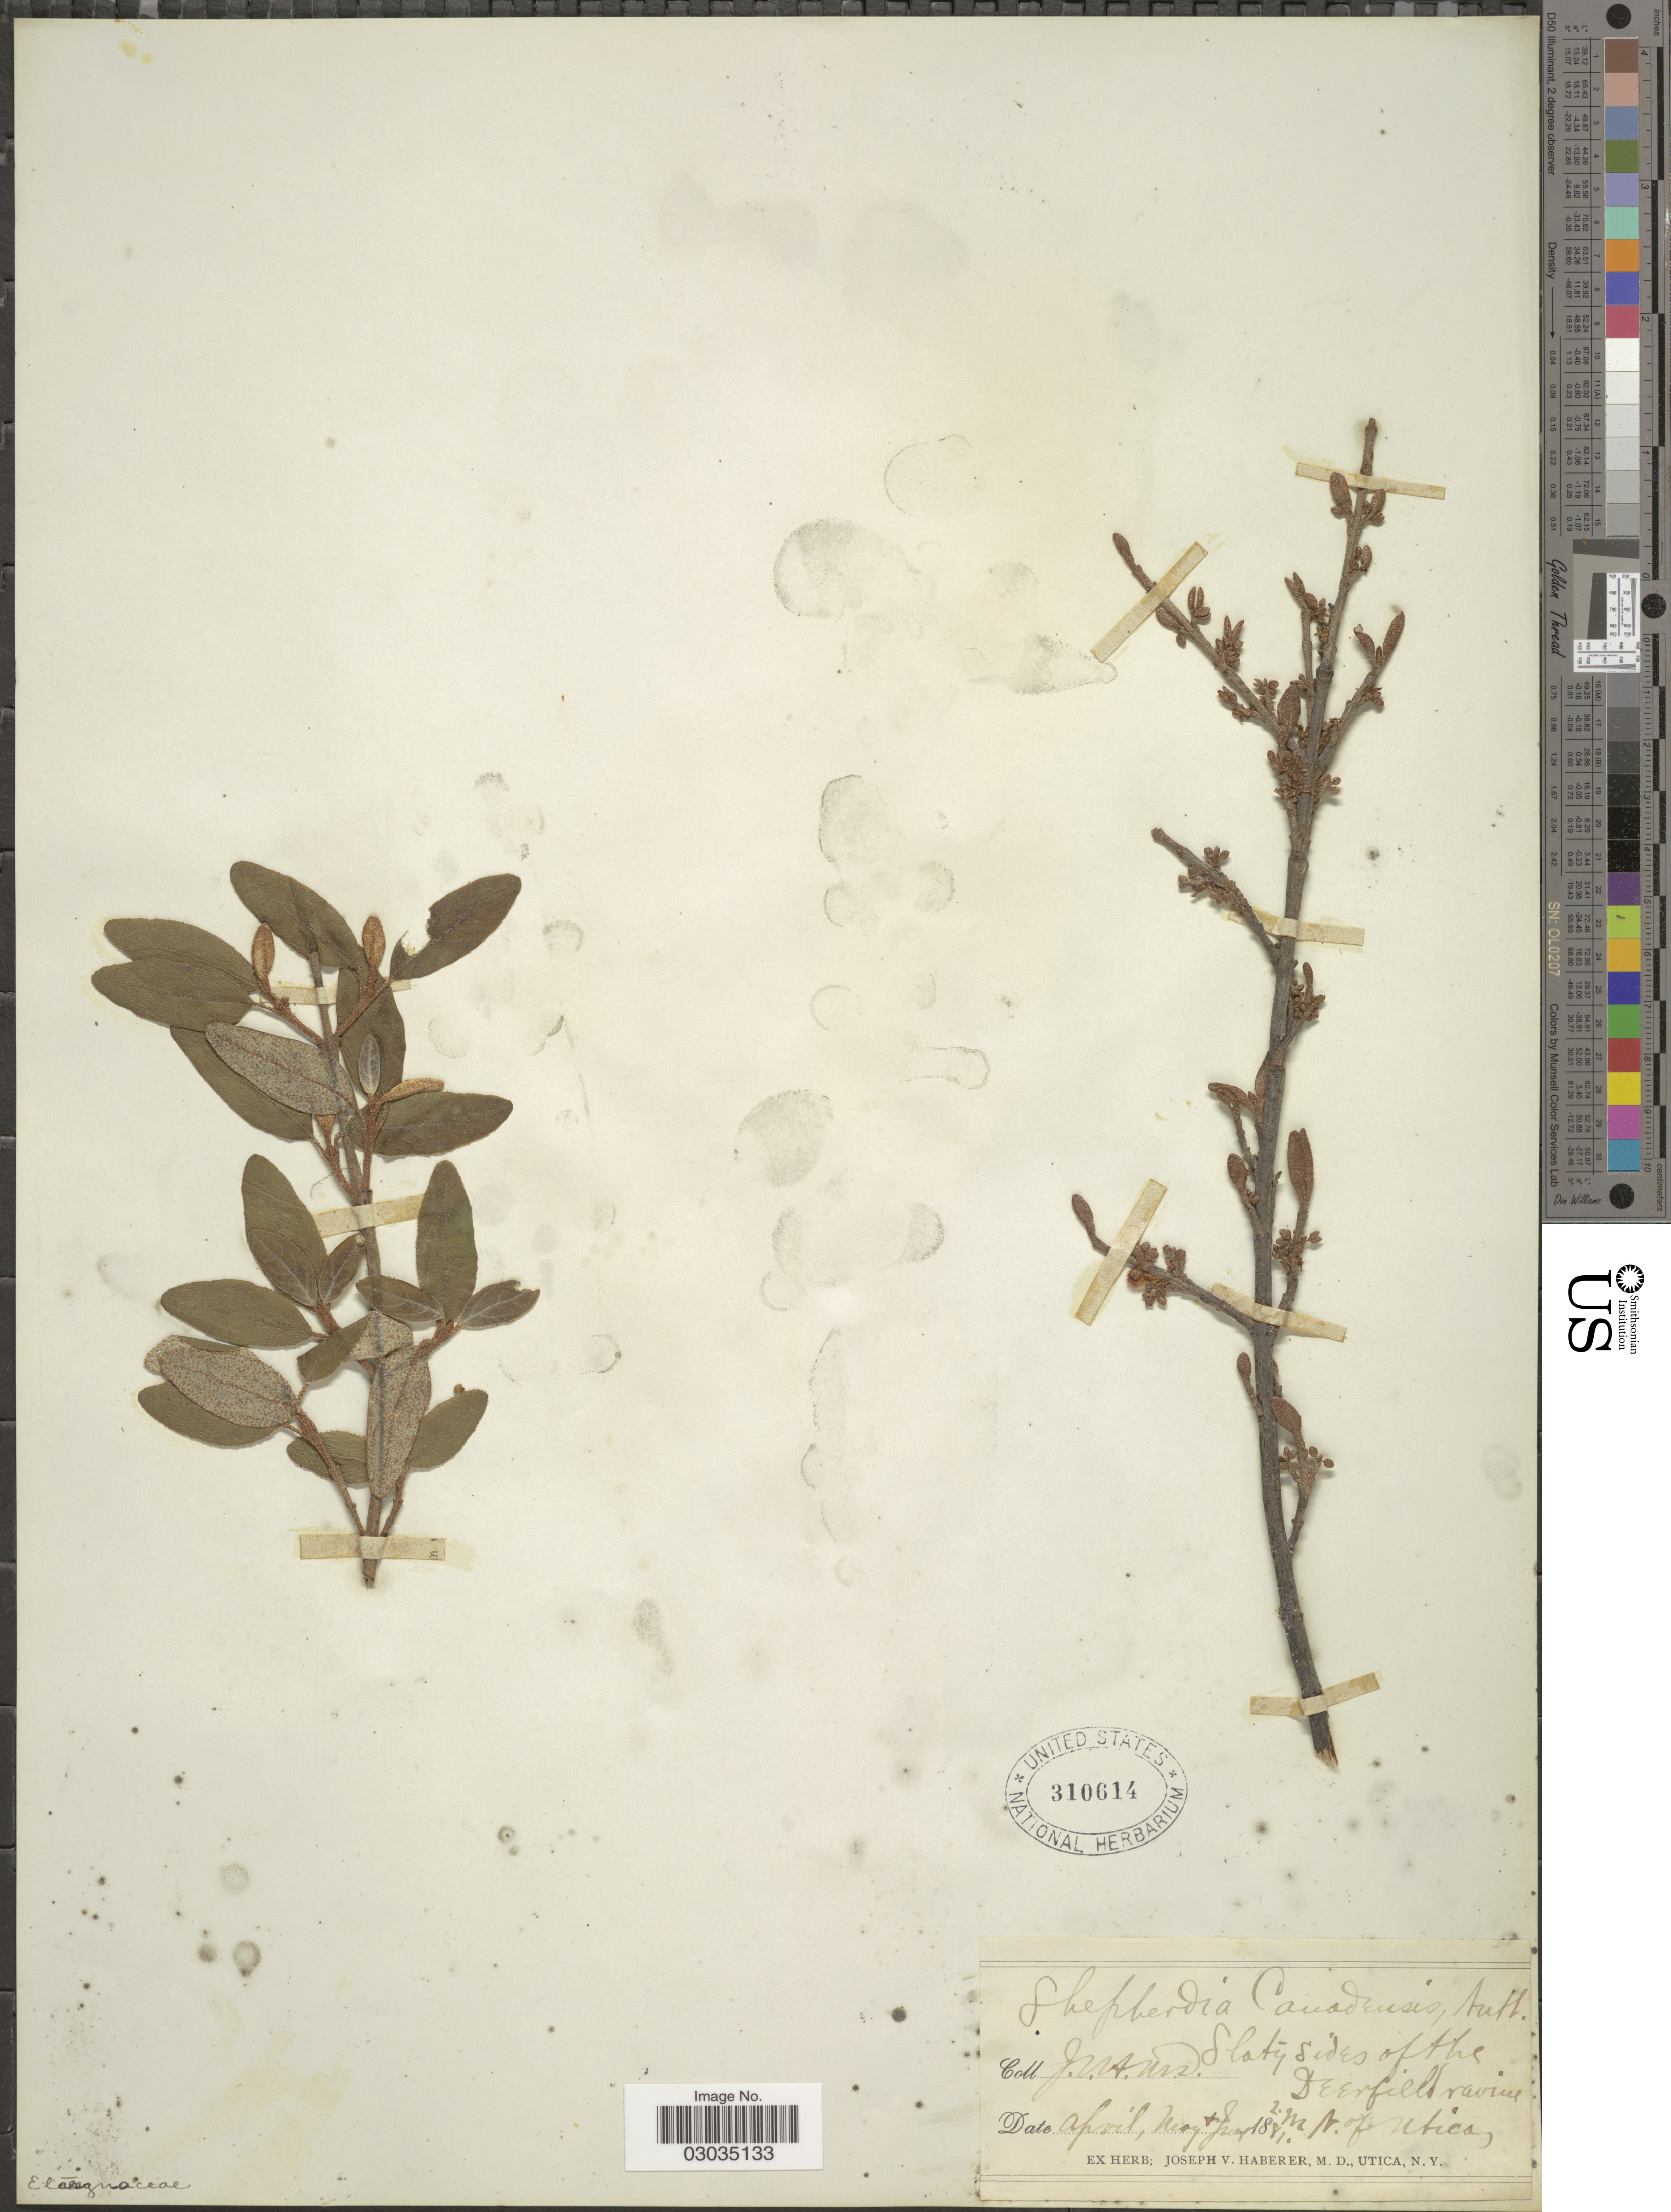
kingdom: Plantae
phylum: Tracheophyta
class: Magnoliopsida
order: Rosales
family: Elaeagnaceae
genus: Shepherdia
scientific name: Shepherdia canadensis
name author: (L.) Nutt.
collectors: J. V. Haberer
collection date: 1881-04/1881-06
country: United States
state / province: New York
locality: Slaty sides of the Deerfield ravine, 2 m. N. of Utica.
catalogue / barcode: US 310614